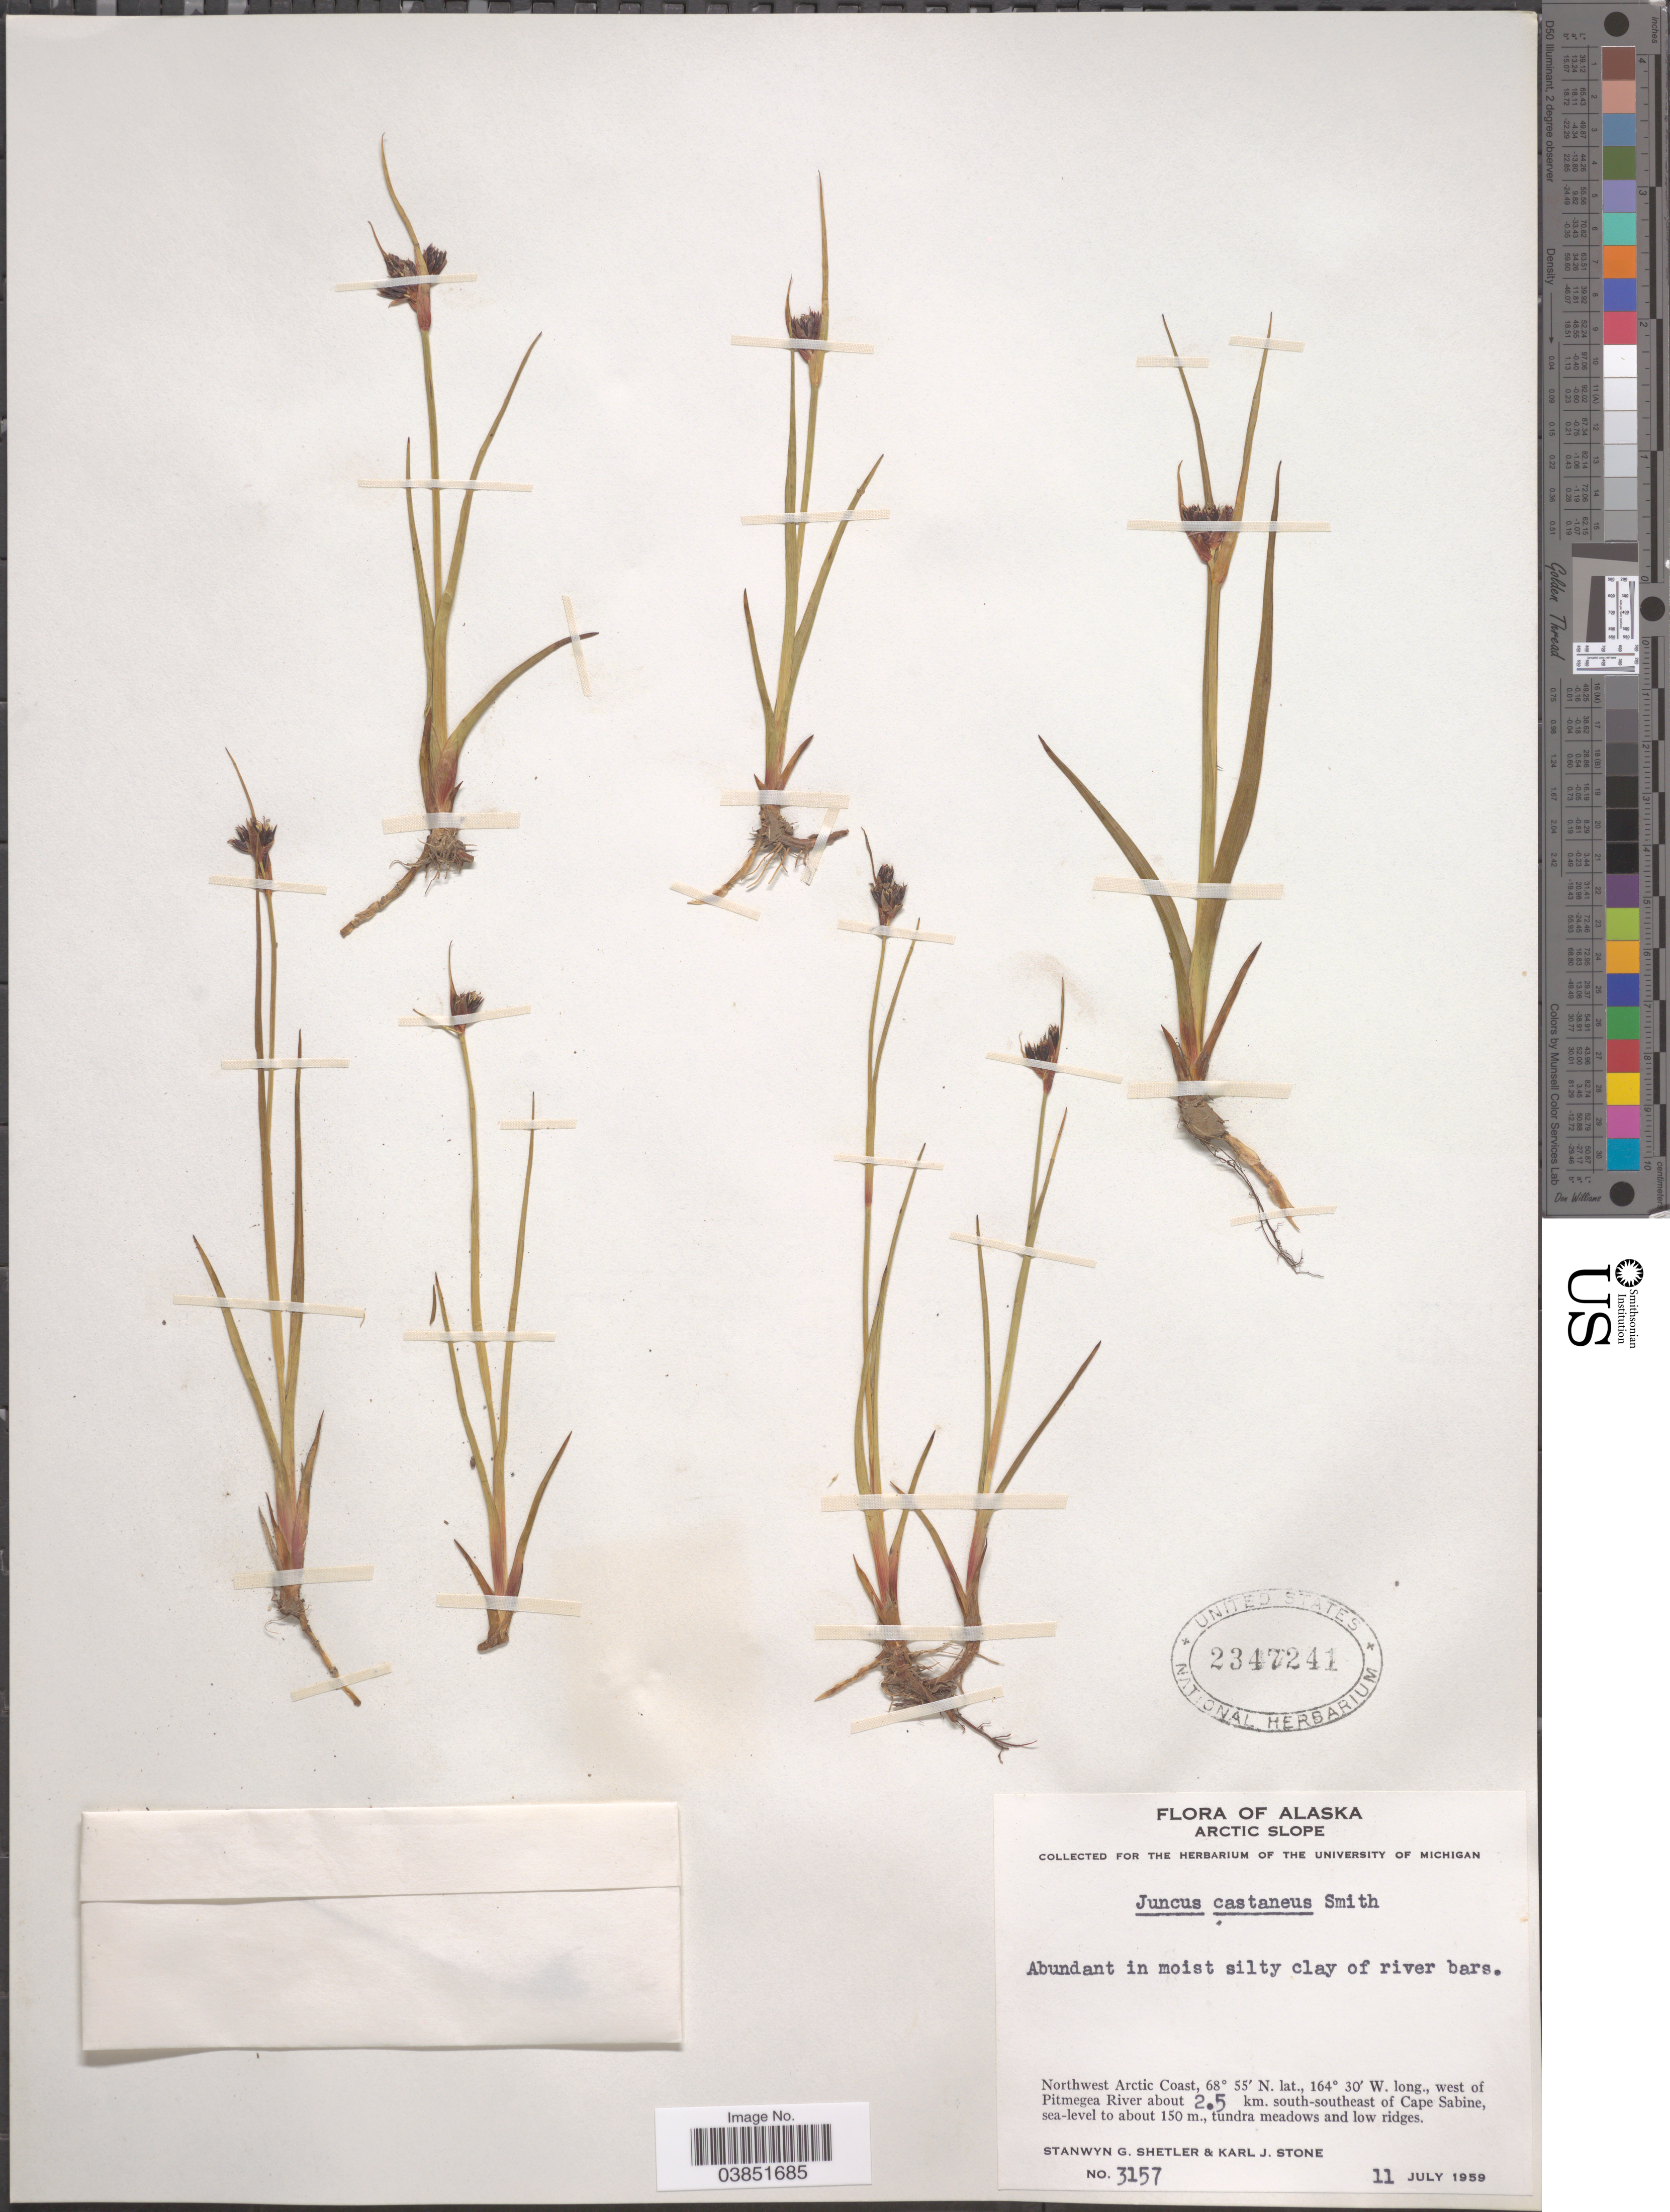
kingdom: Plantae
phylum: Tracheophyta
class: Liliopsida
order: Poales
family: Juncaceae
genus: Juncus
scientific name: Juncus castaneus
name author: Sm.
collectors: S. Shetler & K. J. Stone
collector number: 3157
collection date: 1959-07-11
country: United States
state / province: Alaska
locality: Arctic Slope. Northwest Arctic Coast, west of Pitmega River about 2.5 km. south-southeast of Cape Sabine.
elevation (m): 0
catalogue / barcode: US 2347241